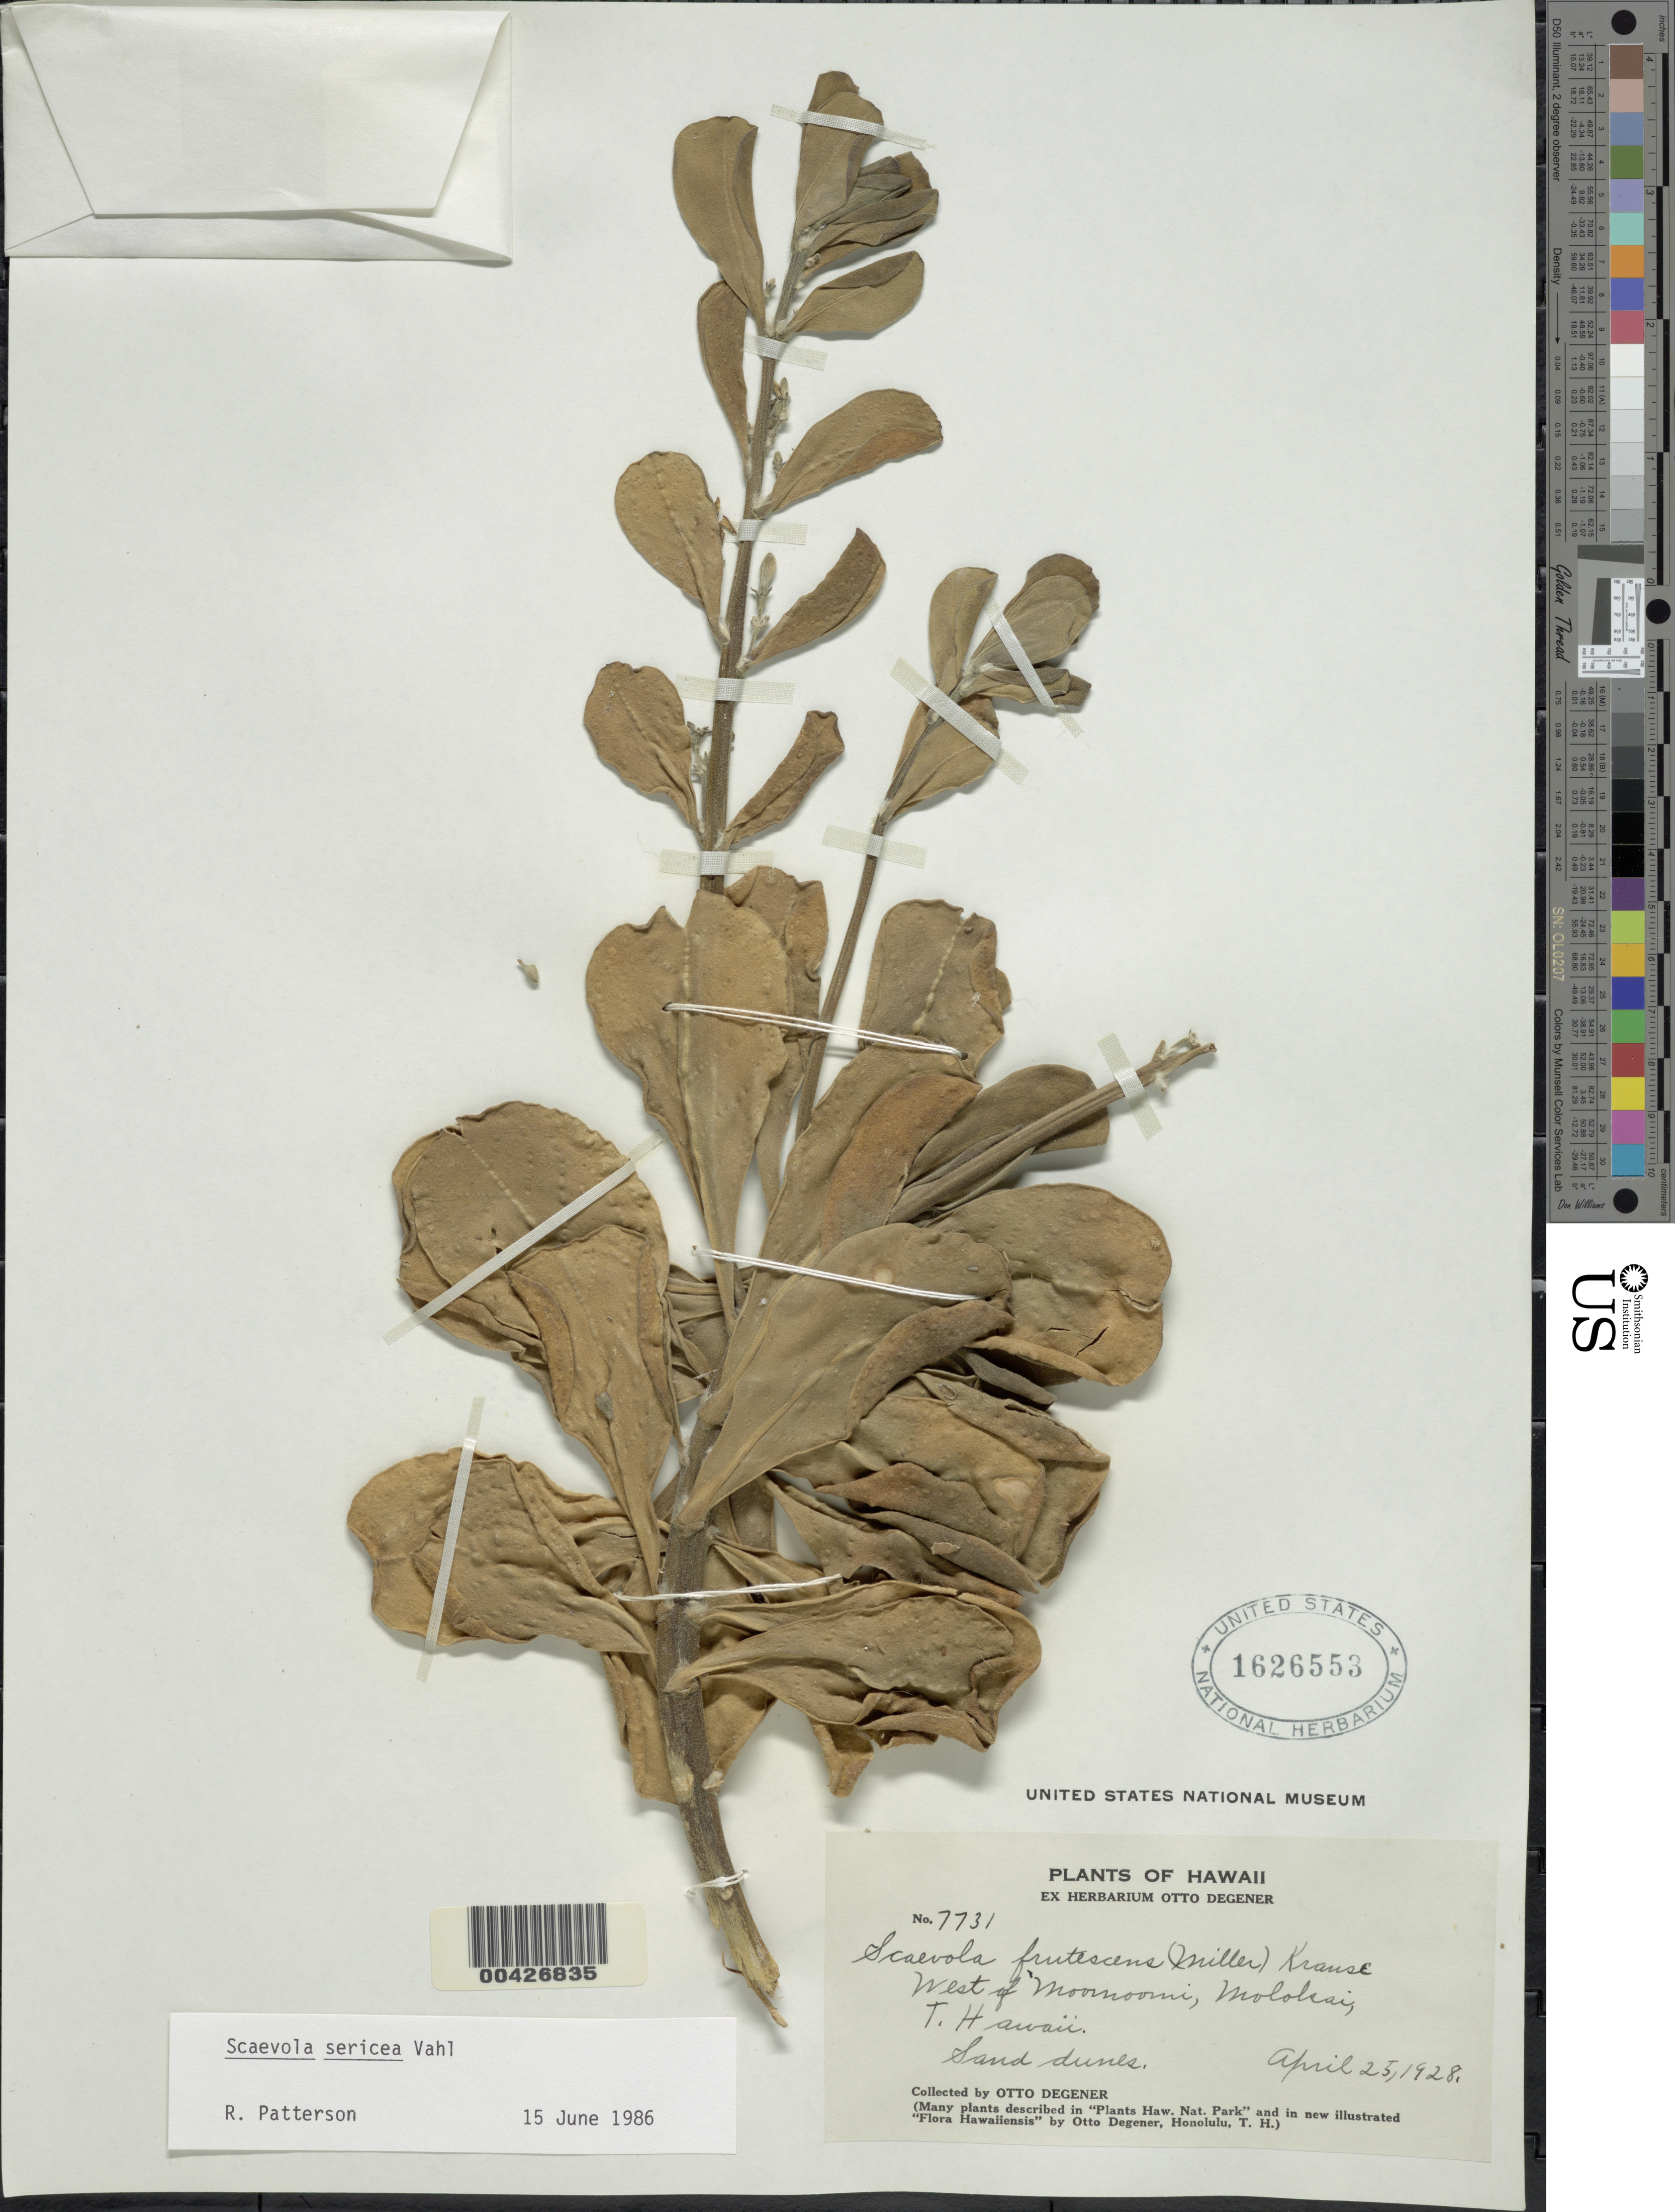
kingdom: Plantae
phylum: Tracheophyta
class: Magnoliopsida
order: Asterales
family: Goodeniaceae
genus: Scaevola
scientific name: Scaevola taccada var. taccada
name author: (Gaertn.) Roxb.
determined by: Wagner, W. L., (BOT), Smithsonian Institution - National Museum of Natural History (UNITED STATES)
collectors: O. Degener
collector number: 7731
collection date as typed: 25 Apr 1928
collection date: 1928-04-25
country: United States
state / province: Hawaii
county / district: Maui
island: Moloka'i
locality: W of Moomoomi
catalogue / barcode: US 1626553